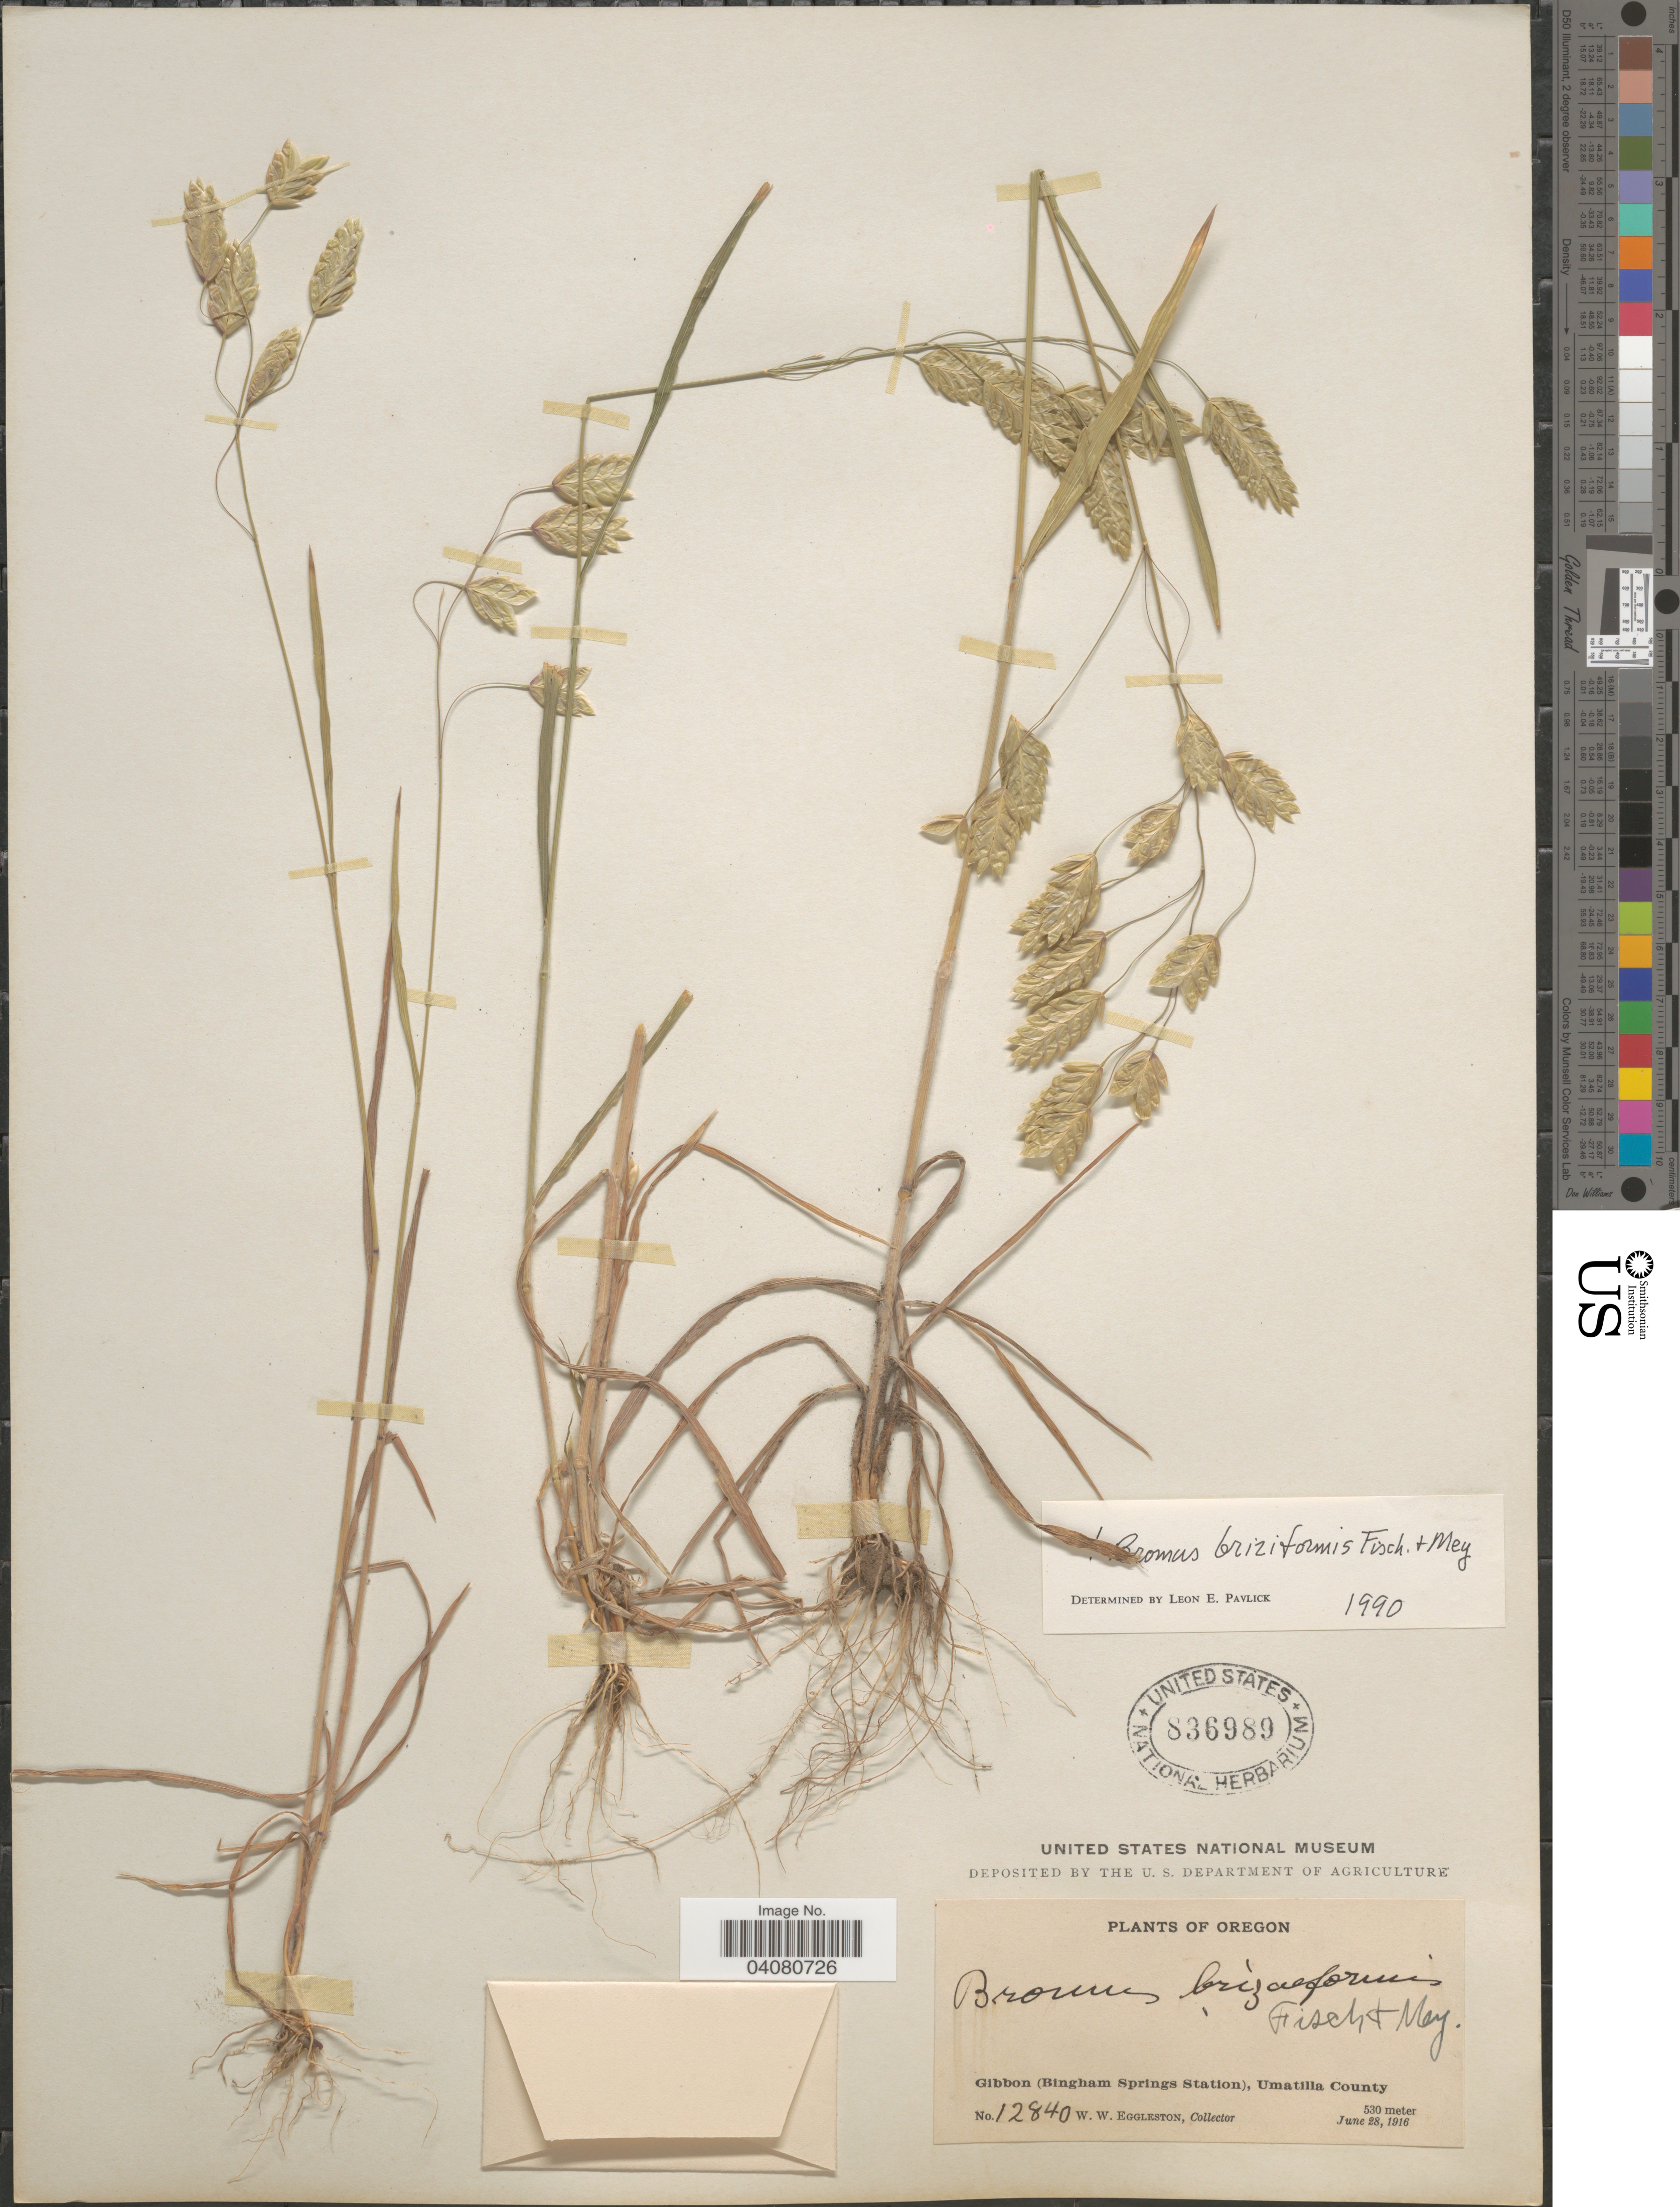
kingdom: Plantae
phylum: Tracheophyta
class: Liliopsida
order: Poales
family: Poaceae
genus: Bromus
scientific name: Bromus briziformis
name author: Fisch. & C.A. Mey.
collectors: W. W. Eggleston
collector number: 12840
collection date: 1916-06-28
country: United States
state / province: Oregon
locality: Gibbon (Bingham Springs Station), Umatilla County.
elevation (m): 530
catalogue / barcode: US 836989